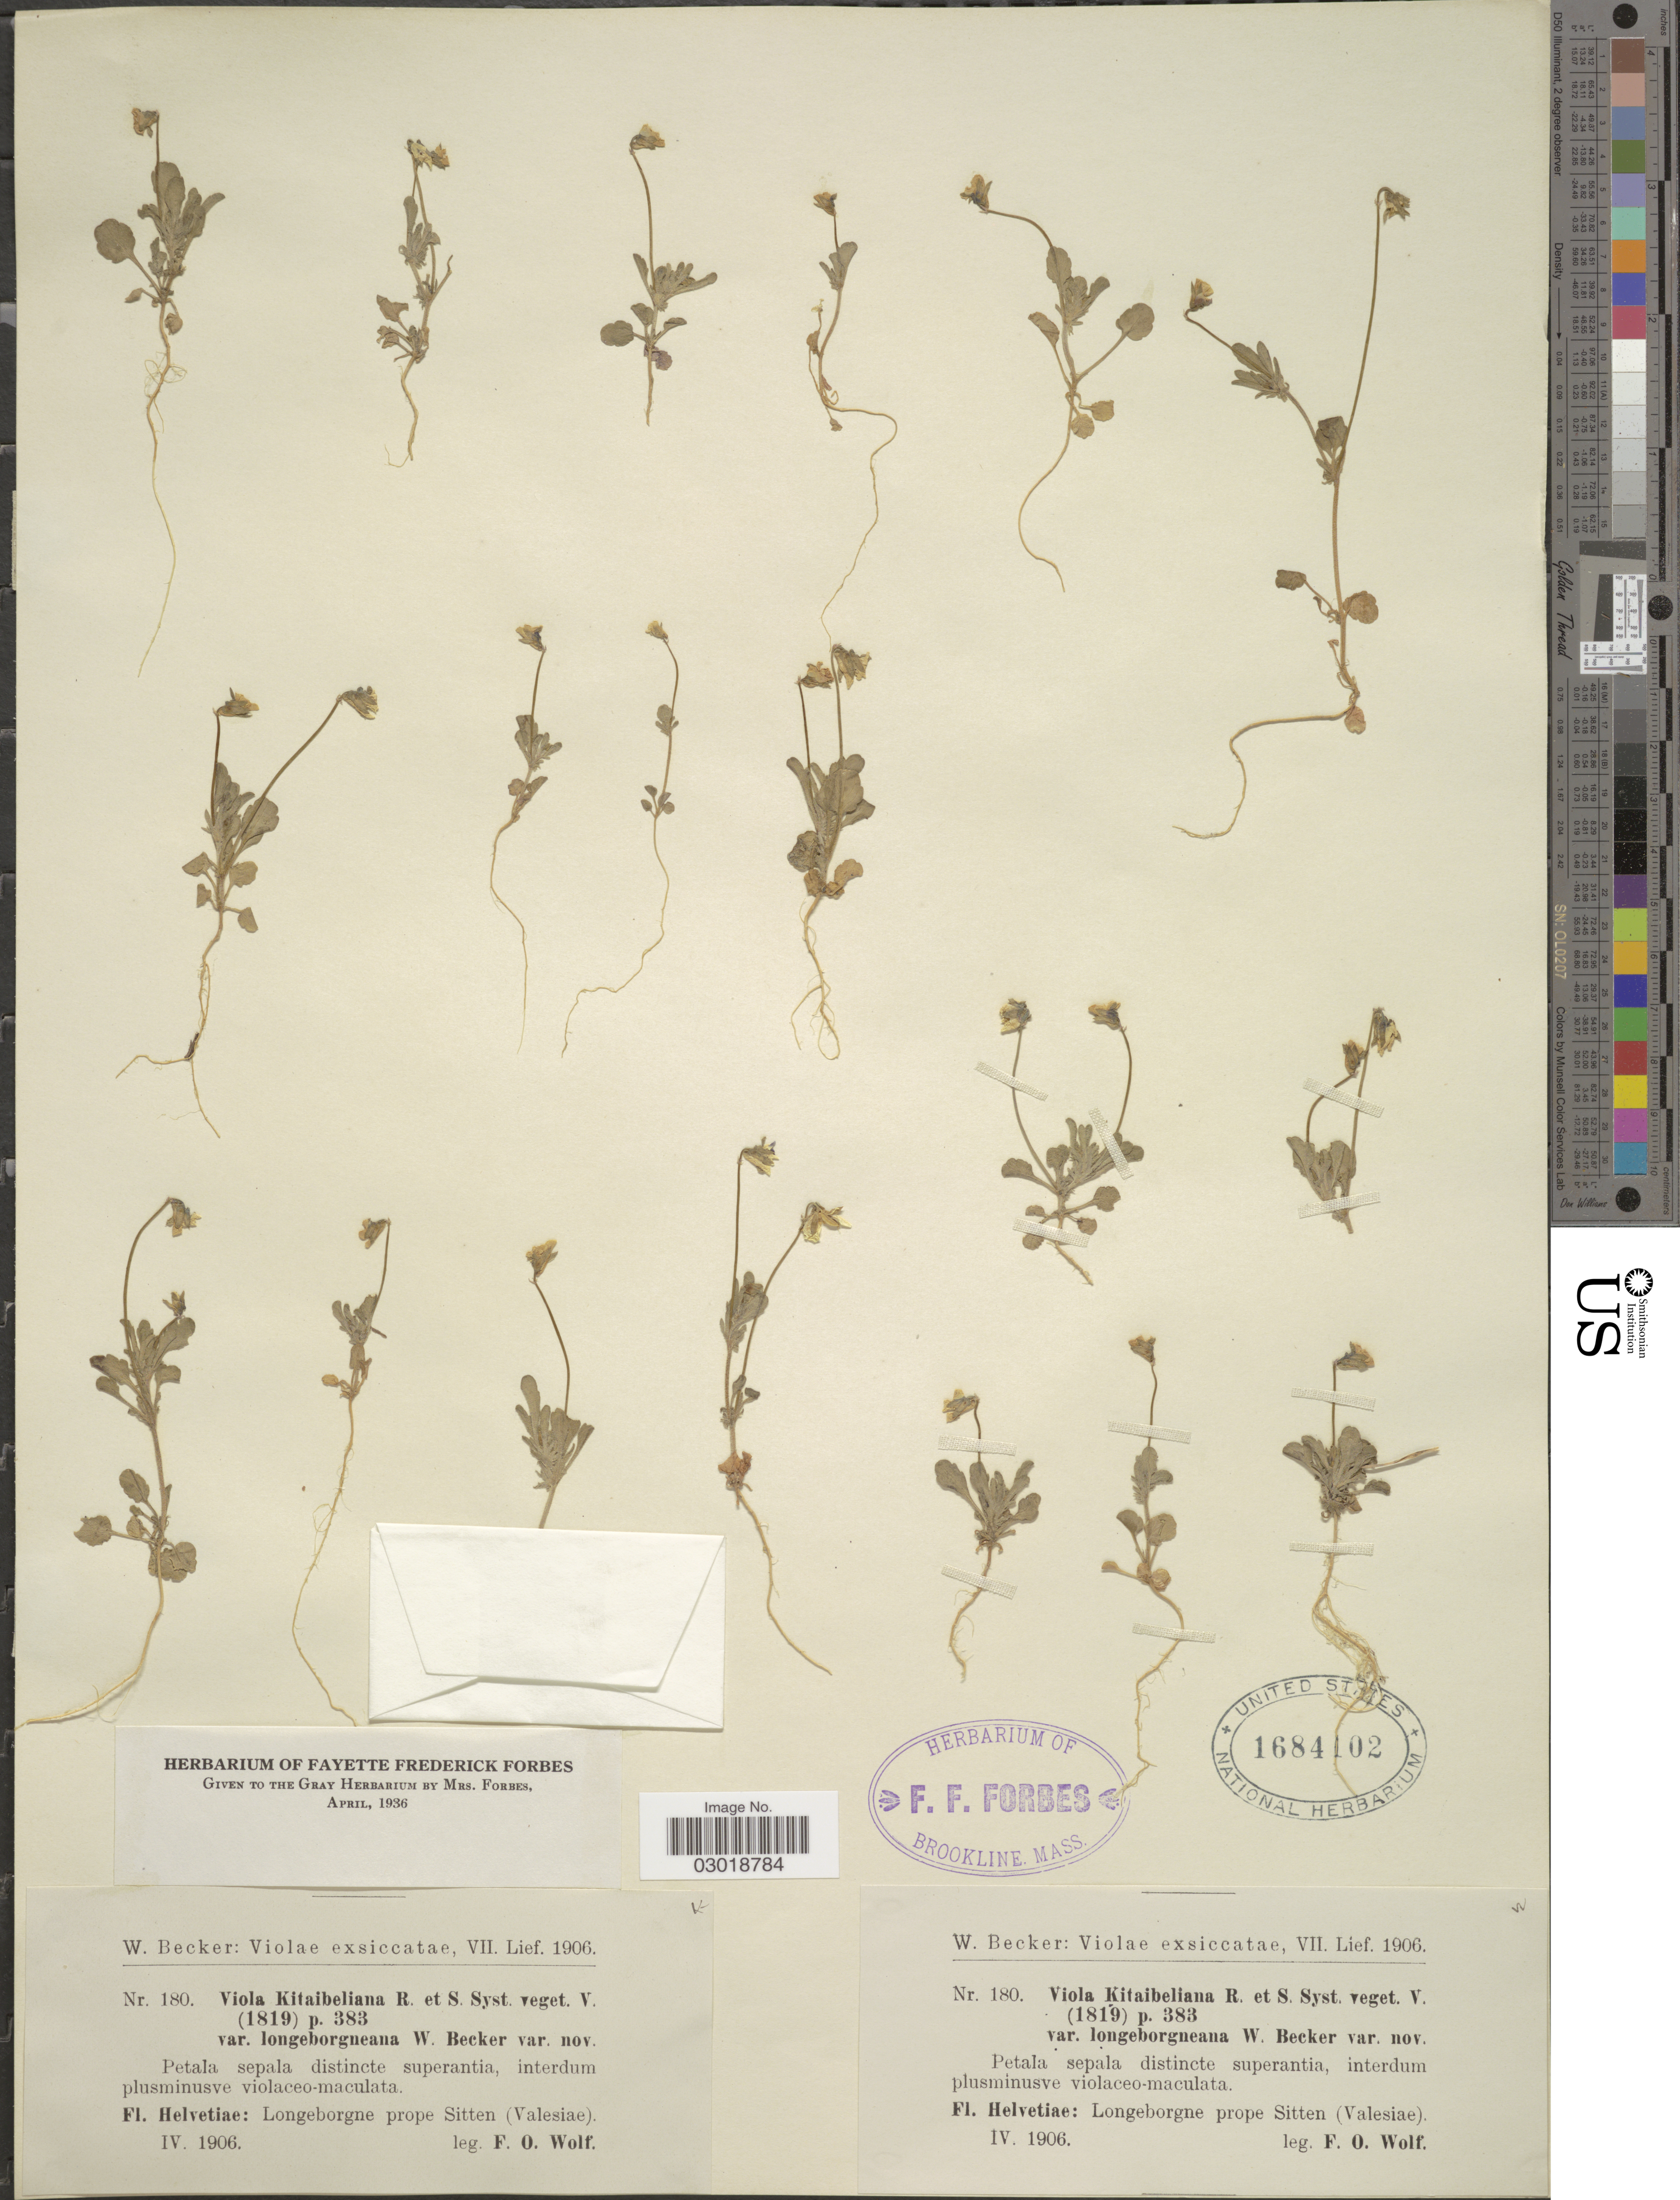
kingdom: Plantae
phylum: Tracheophyta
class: Magnoliopsida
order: Malpighiales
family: Violaceae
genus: Viola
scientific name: Viola kitaibeliana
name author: Schult.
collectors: F. Wolf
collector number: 180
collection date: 1906-04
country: Switzerland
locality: Violae, Helvetiae: Longeborgne prope Sitten (Valesiae).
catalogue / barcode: US 1684102